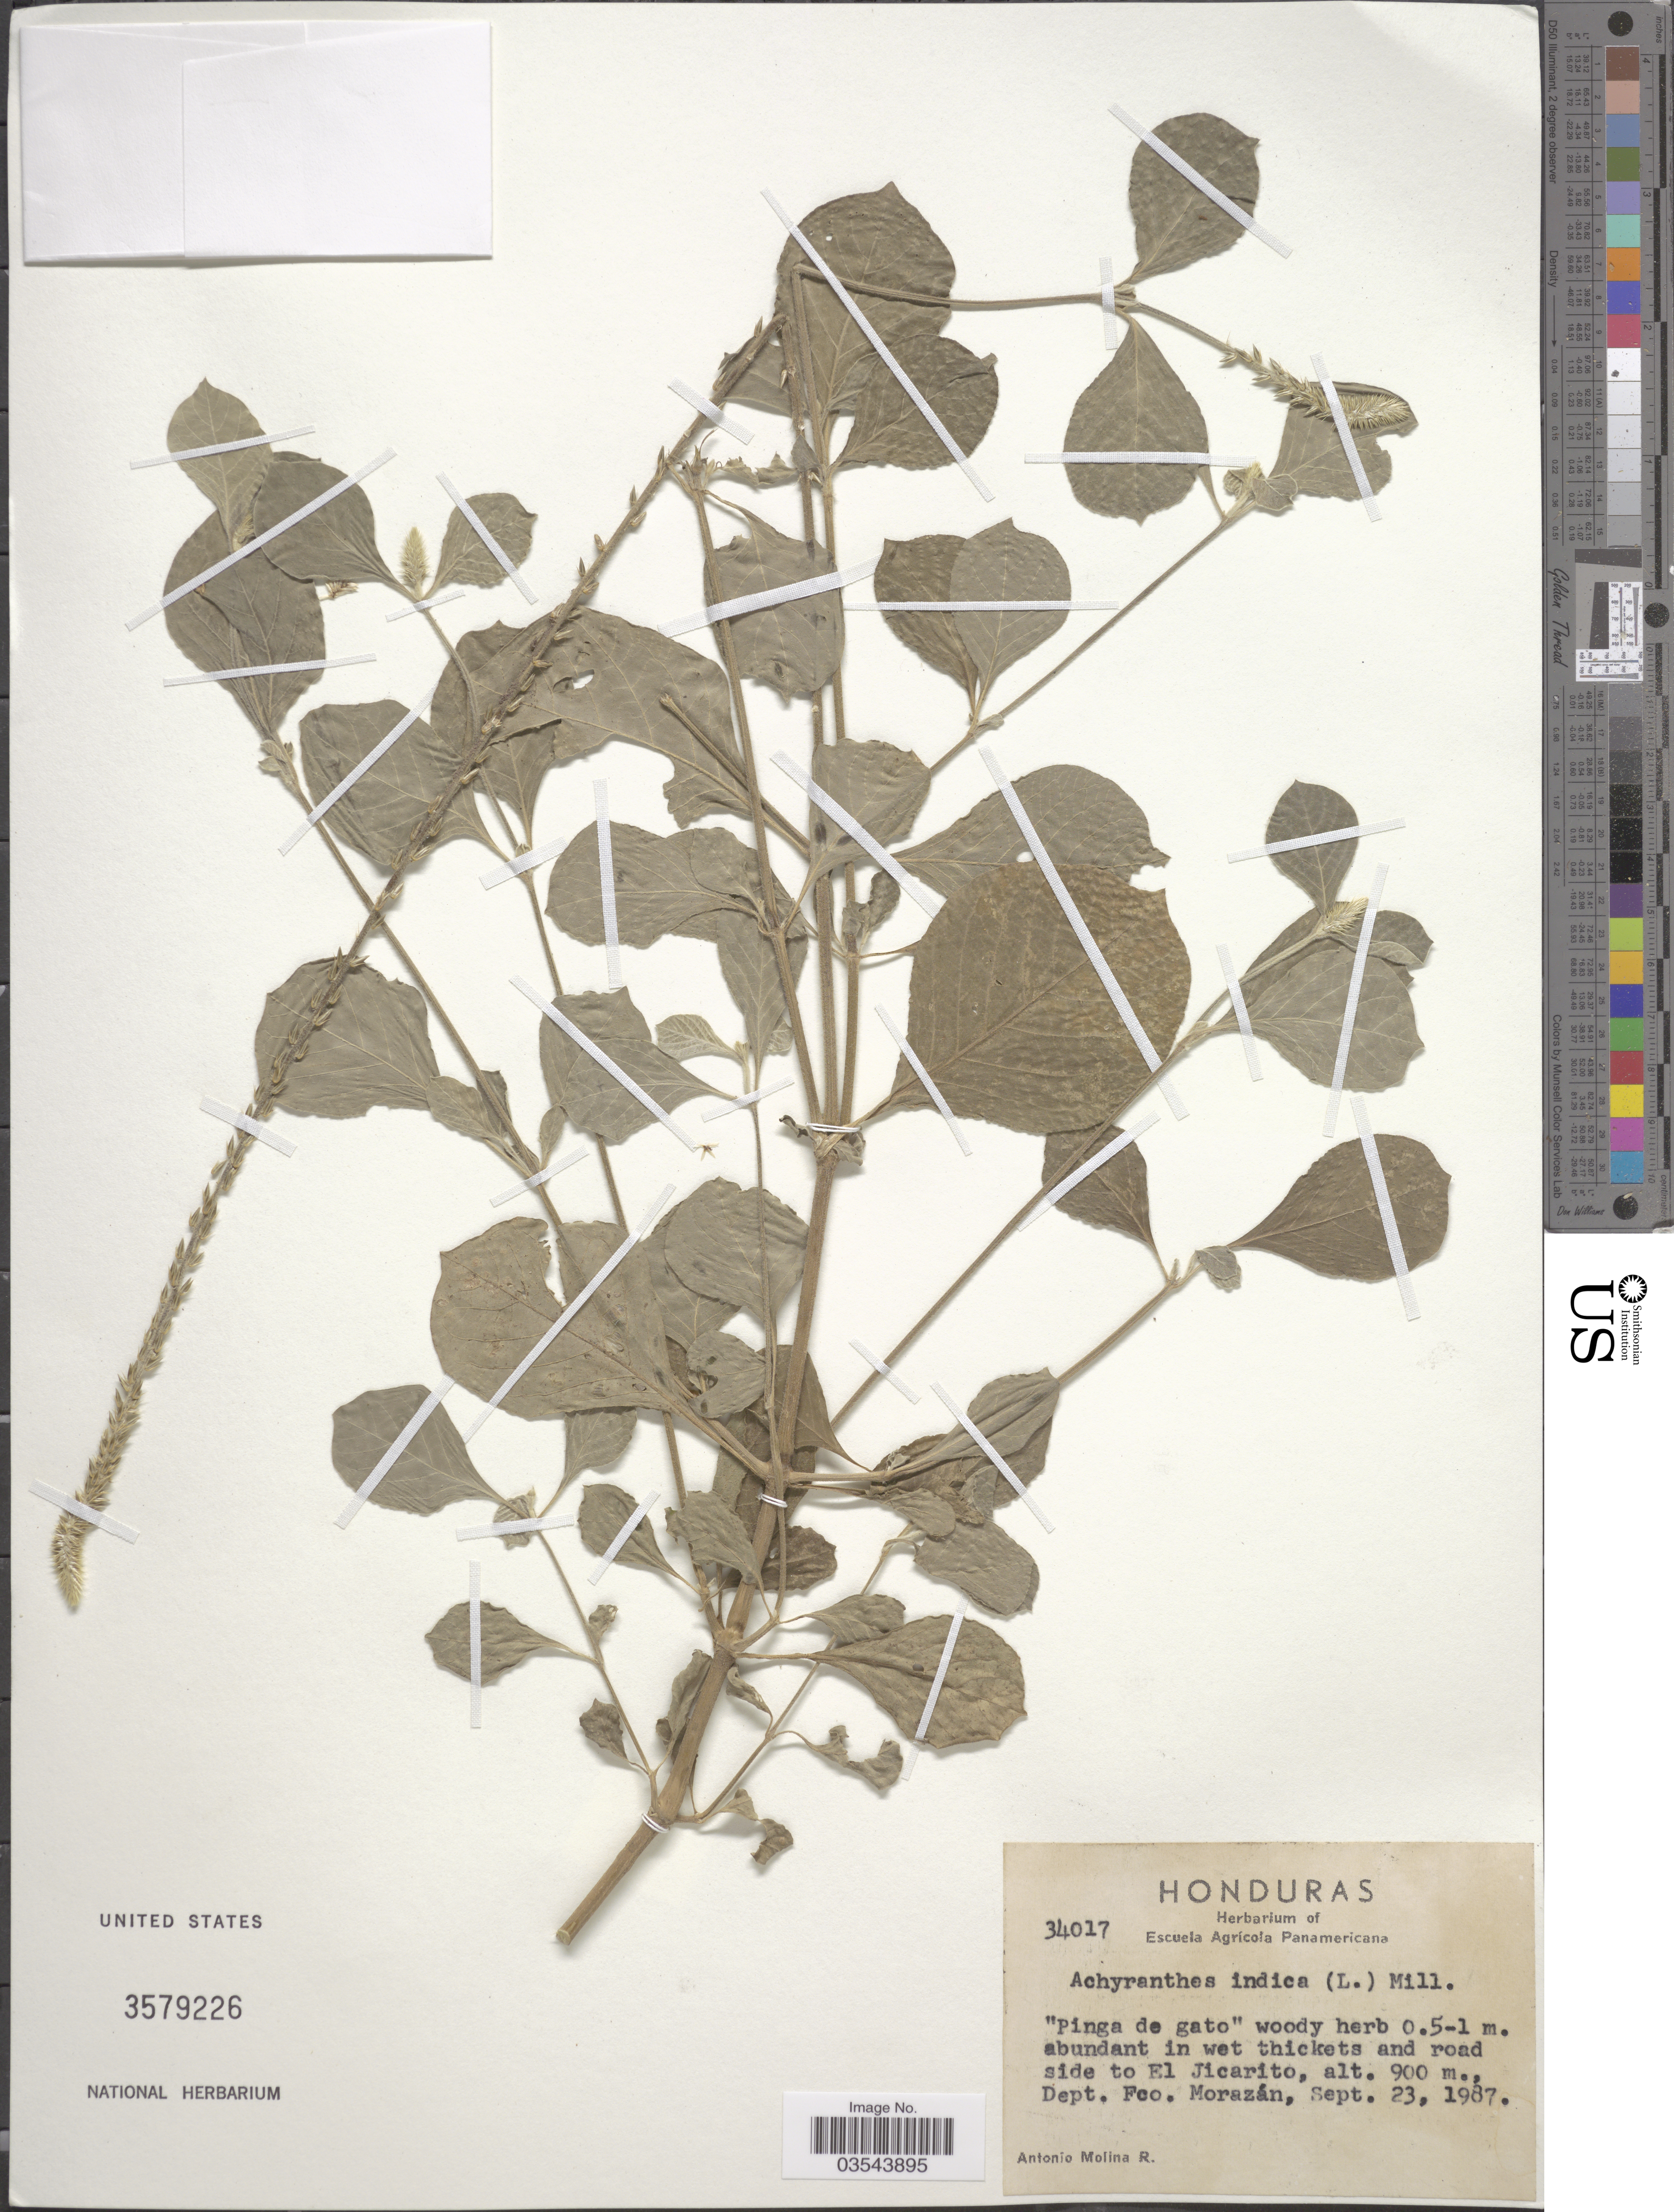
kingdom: Plantae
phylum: Tracheophyta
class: Magnoliopsida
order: Caryophyllales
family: Amaranthaceae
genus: Achyranthes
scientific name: Achyranthes indica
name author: (L.) Mill.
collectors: A. Molina R.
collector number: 34017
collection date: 1987-09-23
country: Honduras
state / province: Fco. Morazán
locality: Abundant in wet thickets and road side to El Jicarito. Dept. Fco. Morazán.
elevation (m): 900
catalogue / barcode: US 3579226